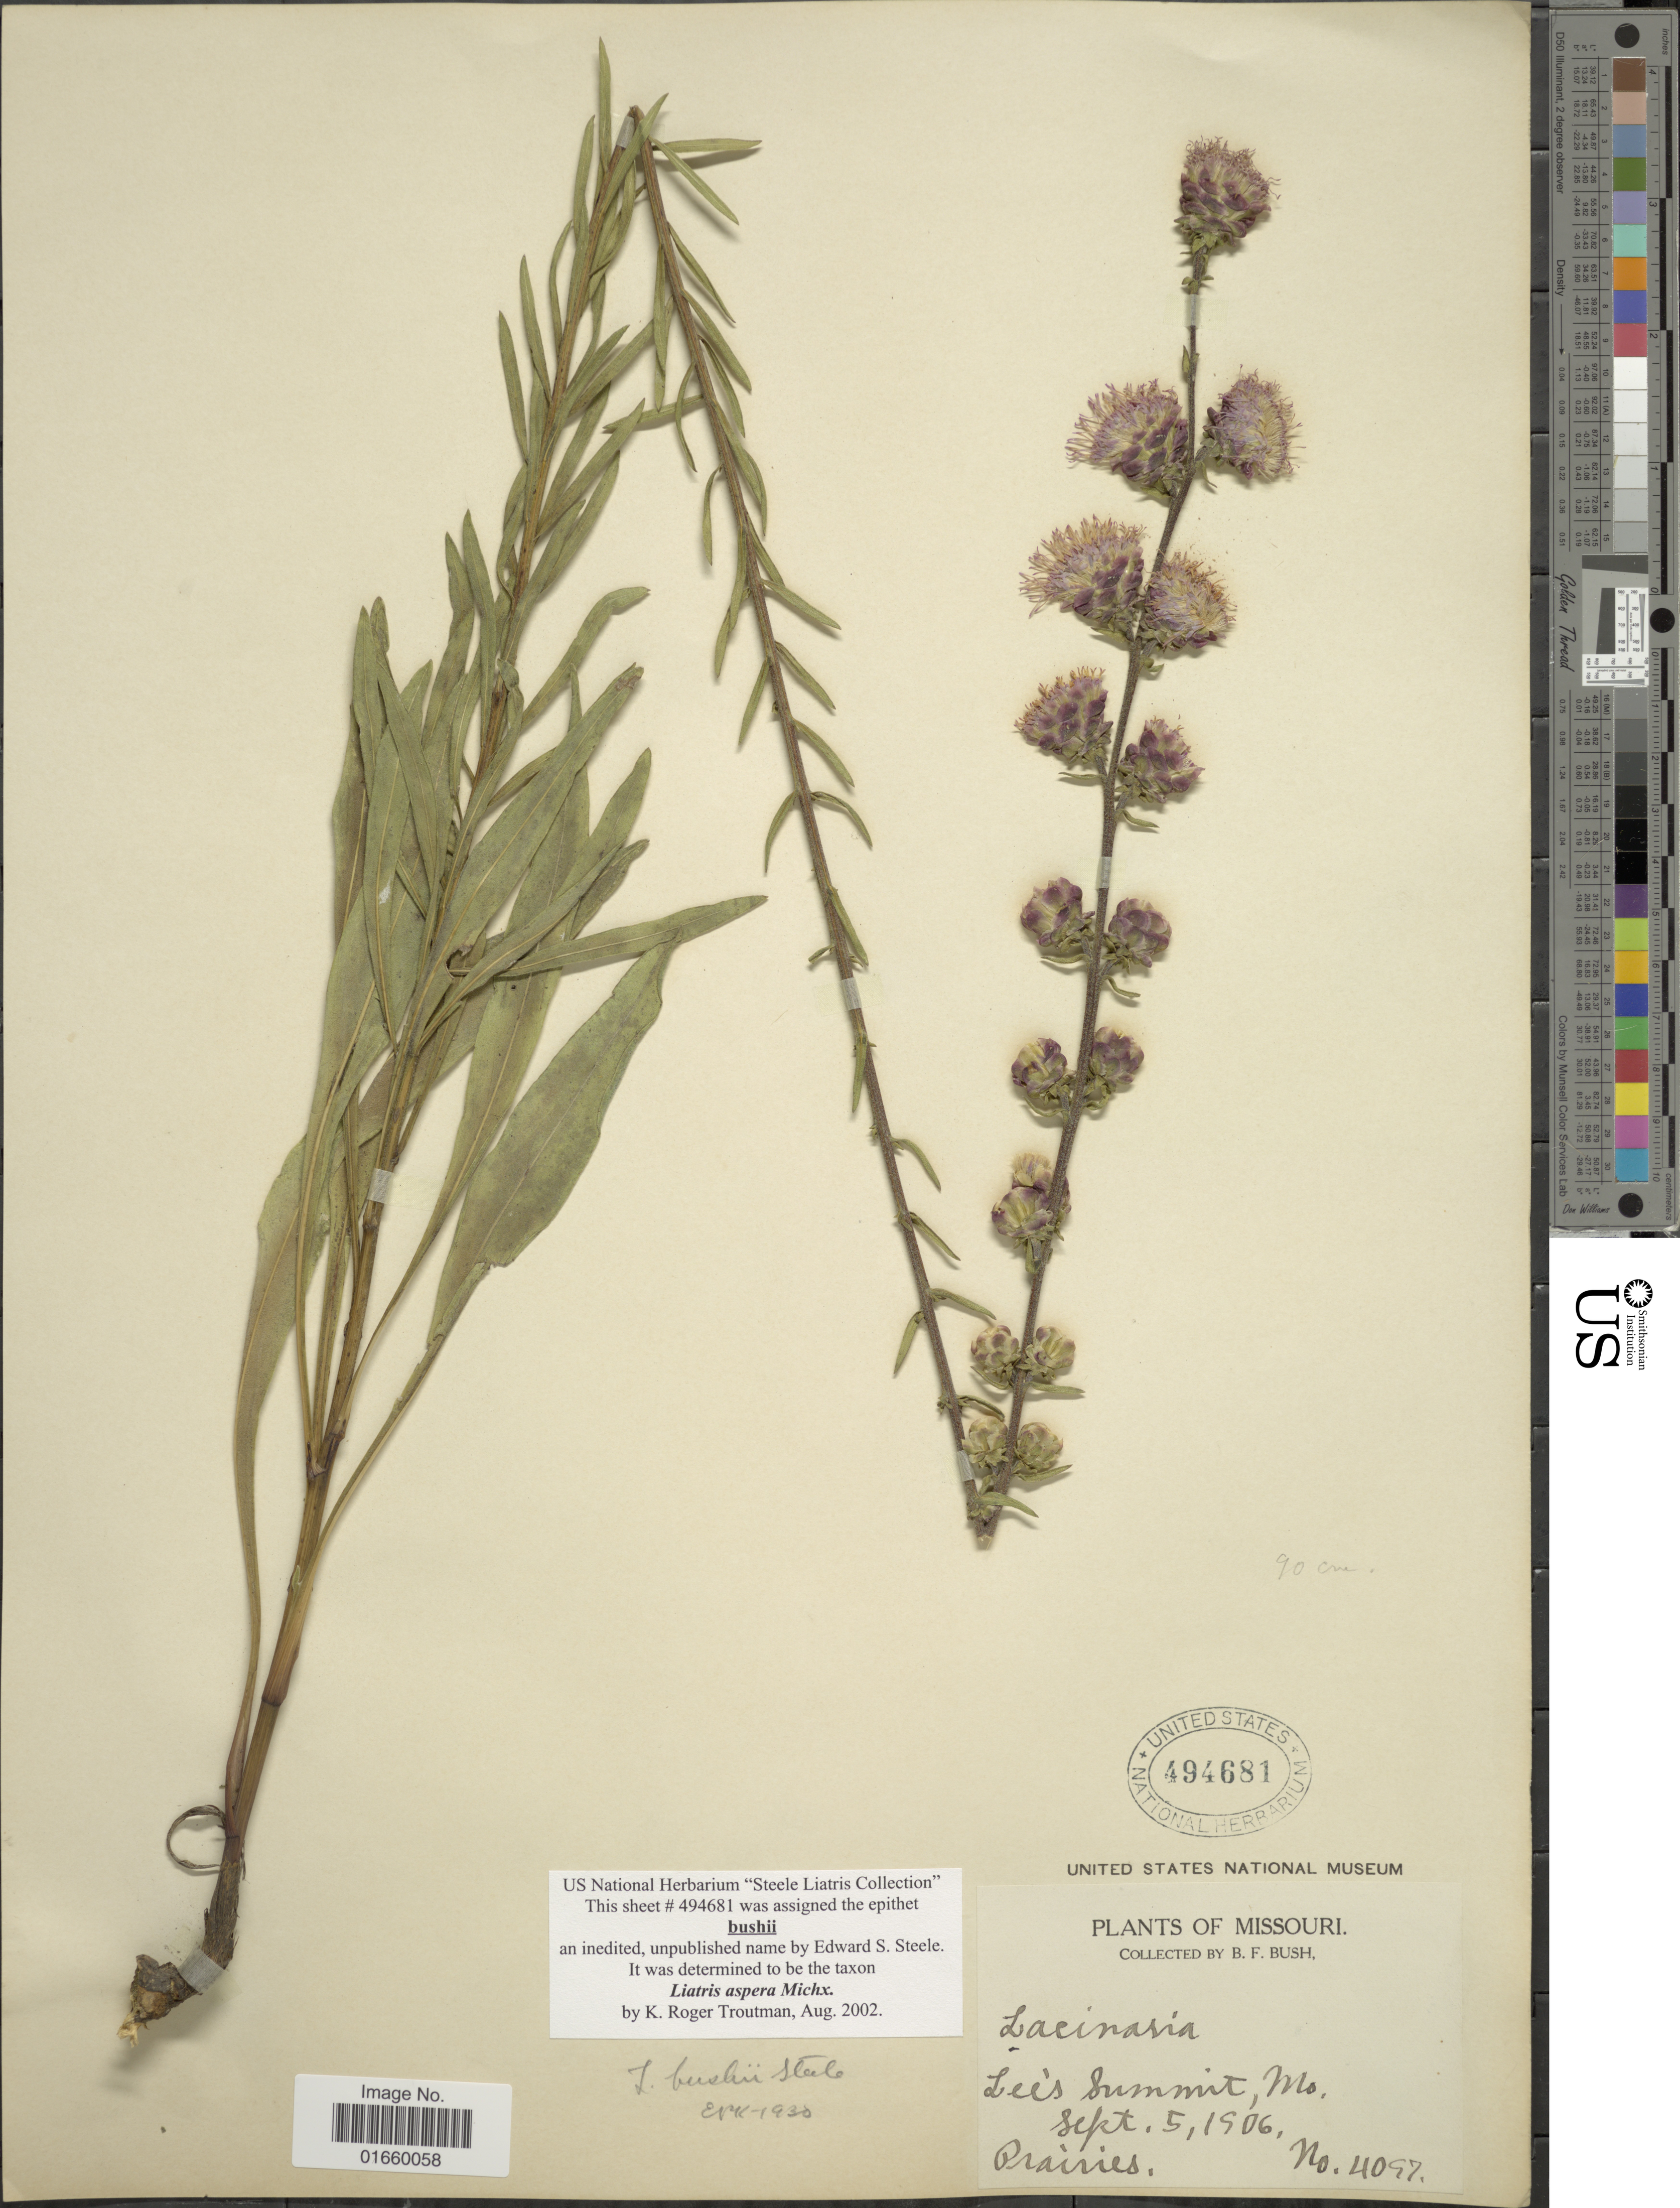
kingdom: Plantae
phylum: Tracheophyta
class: Magnoliopsida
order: Asterales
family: Asteraceae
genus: Liatris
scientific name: Liatris aspera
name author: Michx.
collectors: B. F. Bush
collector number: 4097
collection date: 1906-09-05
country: United States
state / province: Missouri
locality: Lee's Summit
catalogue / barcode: US 494681